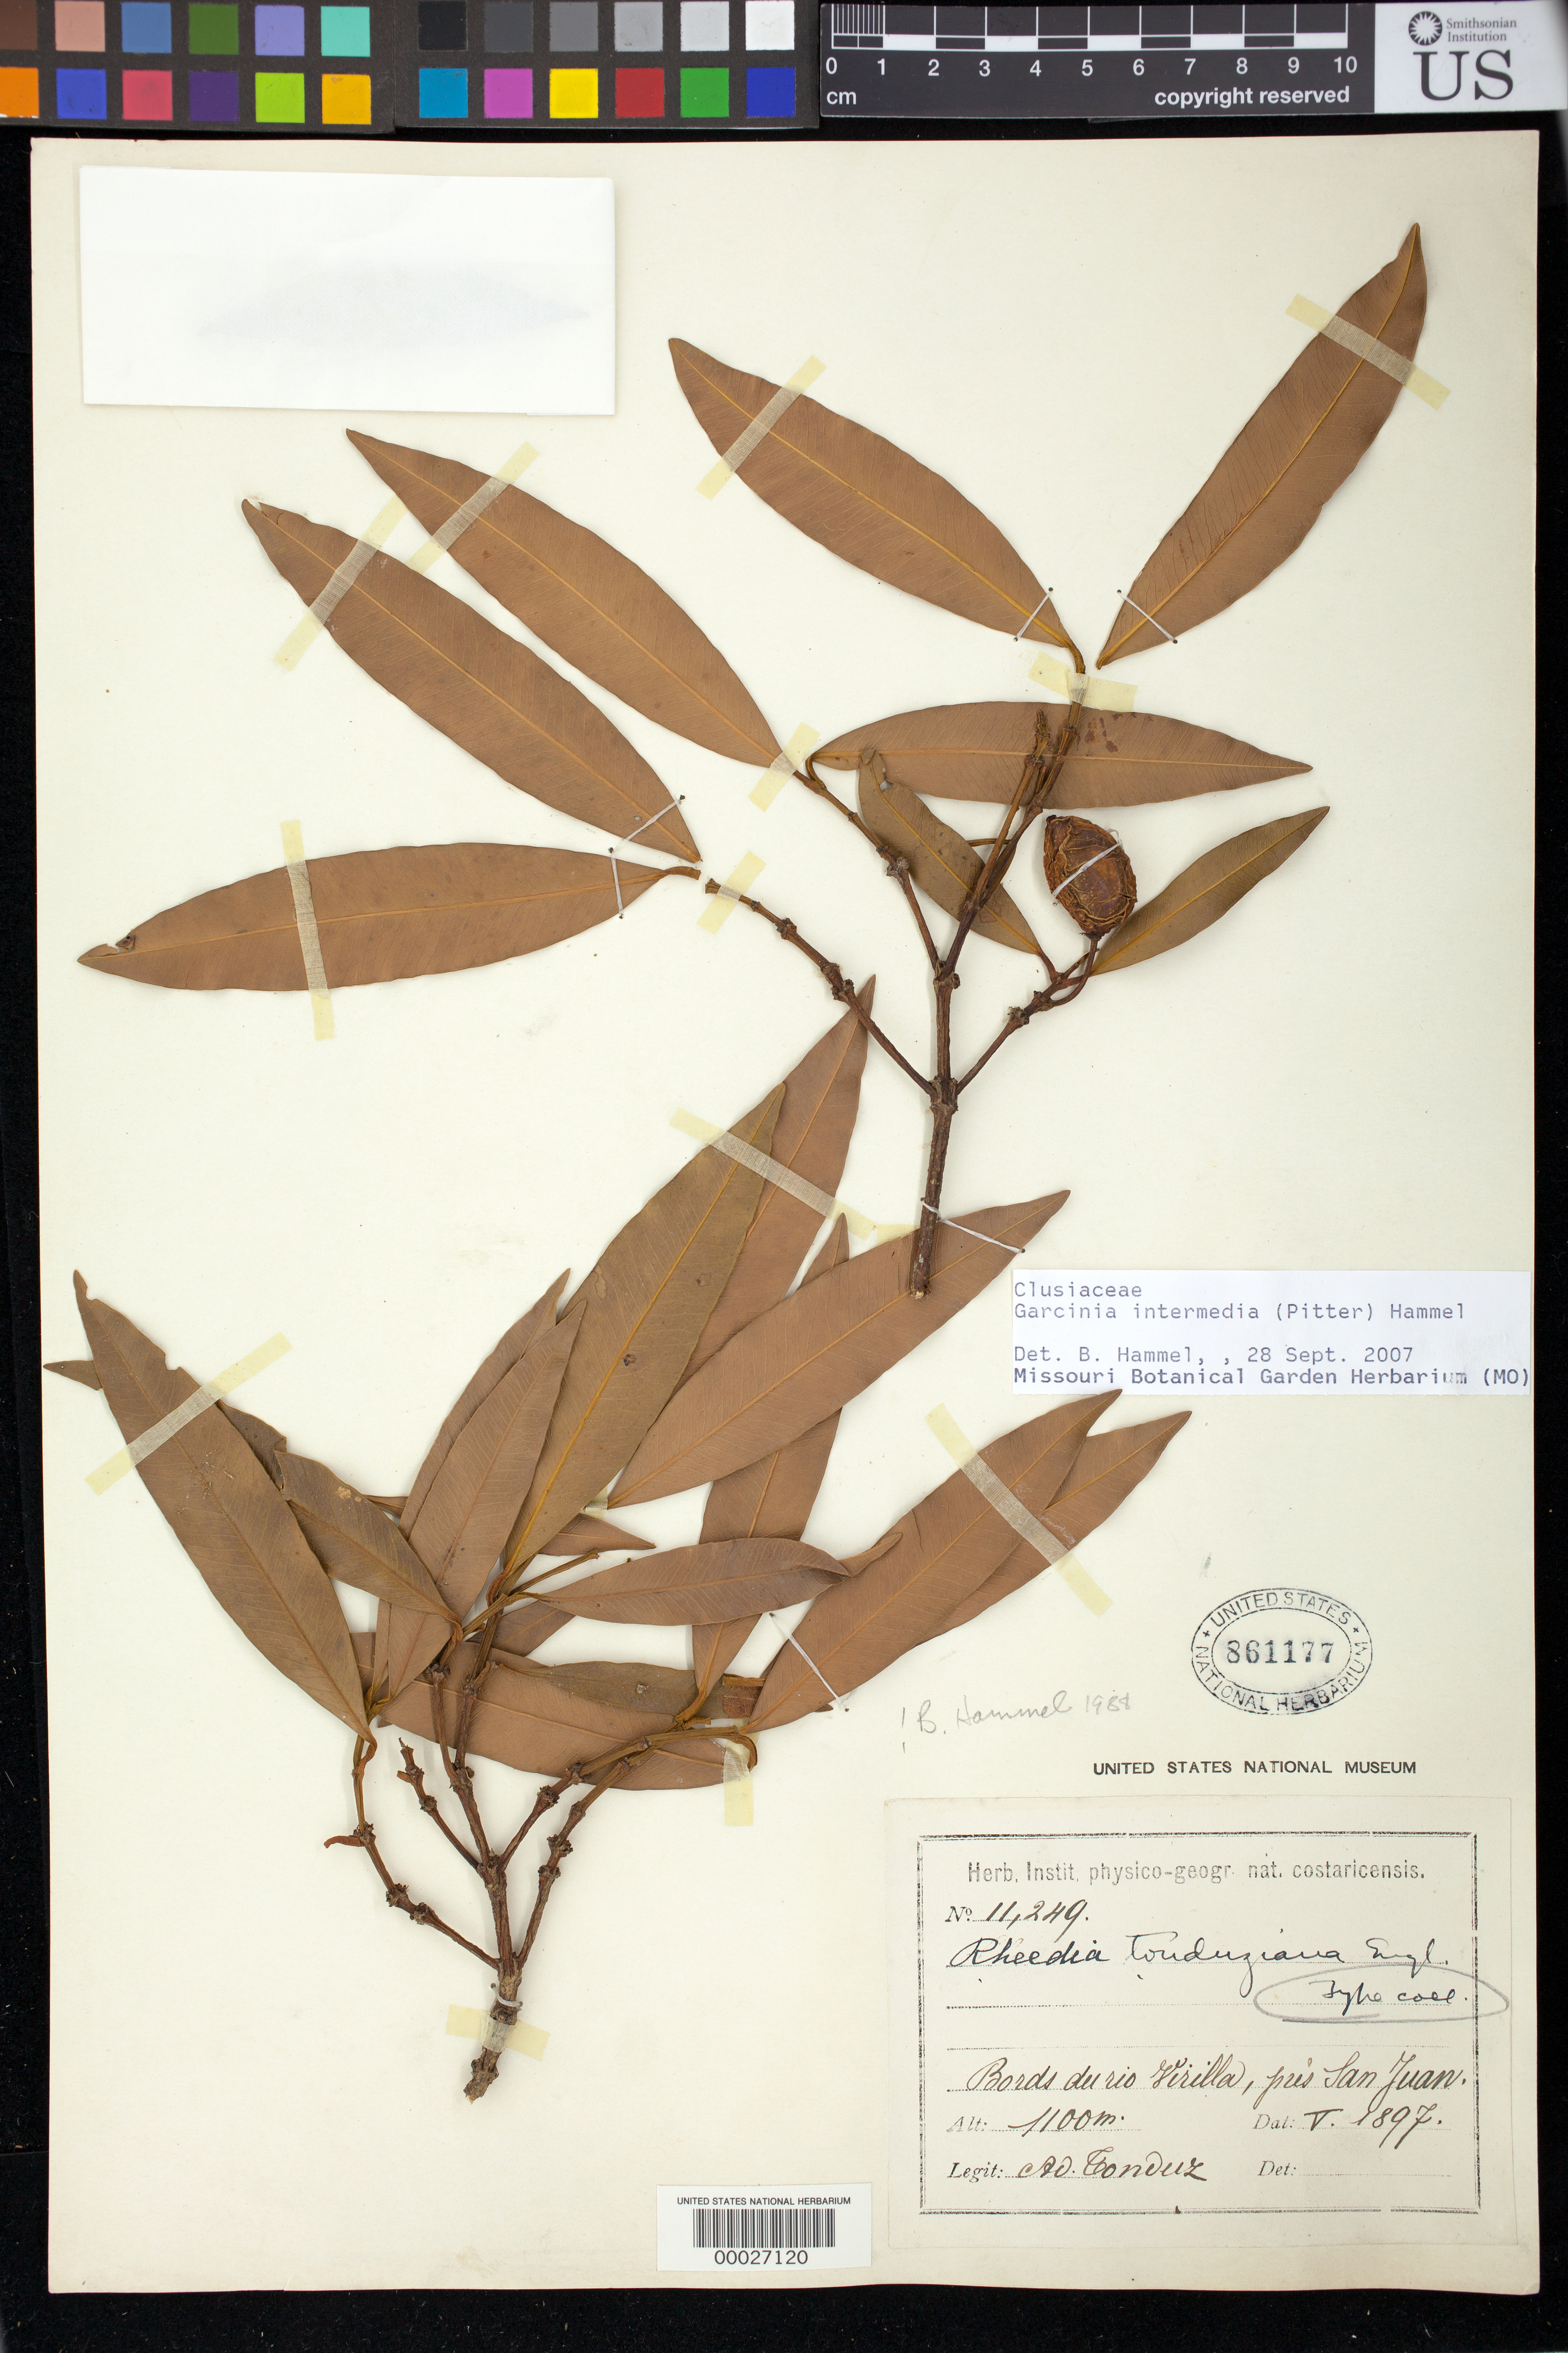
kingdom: Plantae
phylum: Tracheophyta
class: Magnoliopsida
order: Malpighiales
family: Clusiaceae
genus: Rheedia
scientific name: Rheedia tonduziana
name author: Engl.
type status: Isotype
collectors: A. Tonduz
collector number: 11249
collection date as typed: V 1897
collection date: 1897-05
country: Costa Rica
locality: Bords du rio Verilla, près San Juan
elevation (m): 1100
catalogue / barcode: US 861177